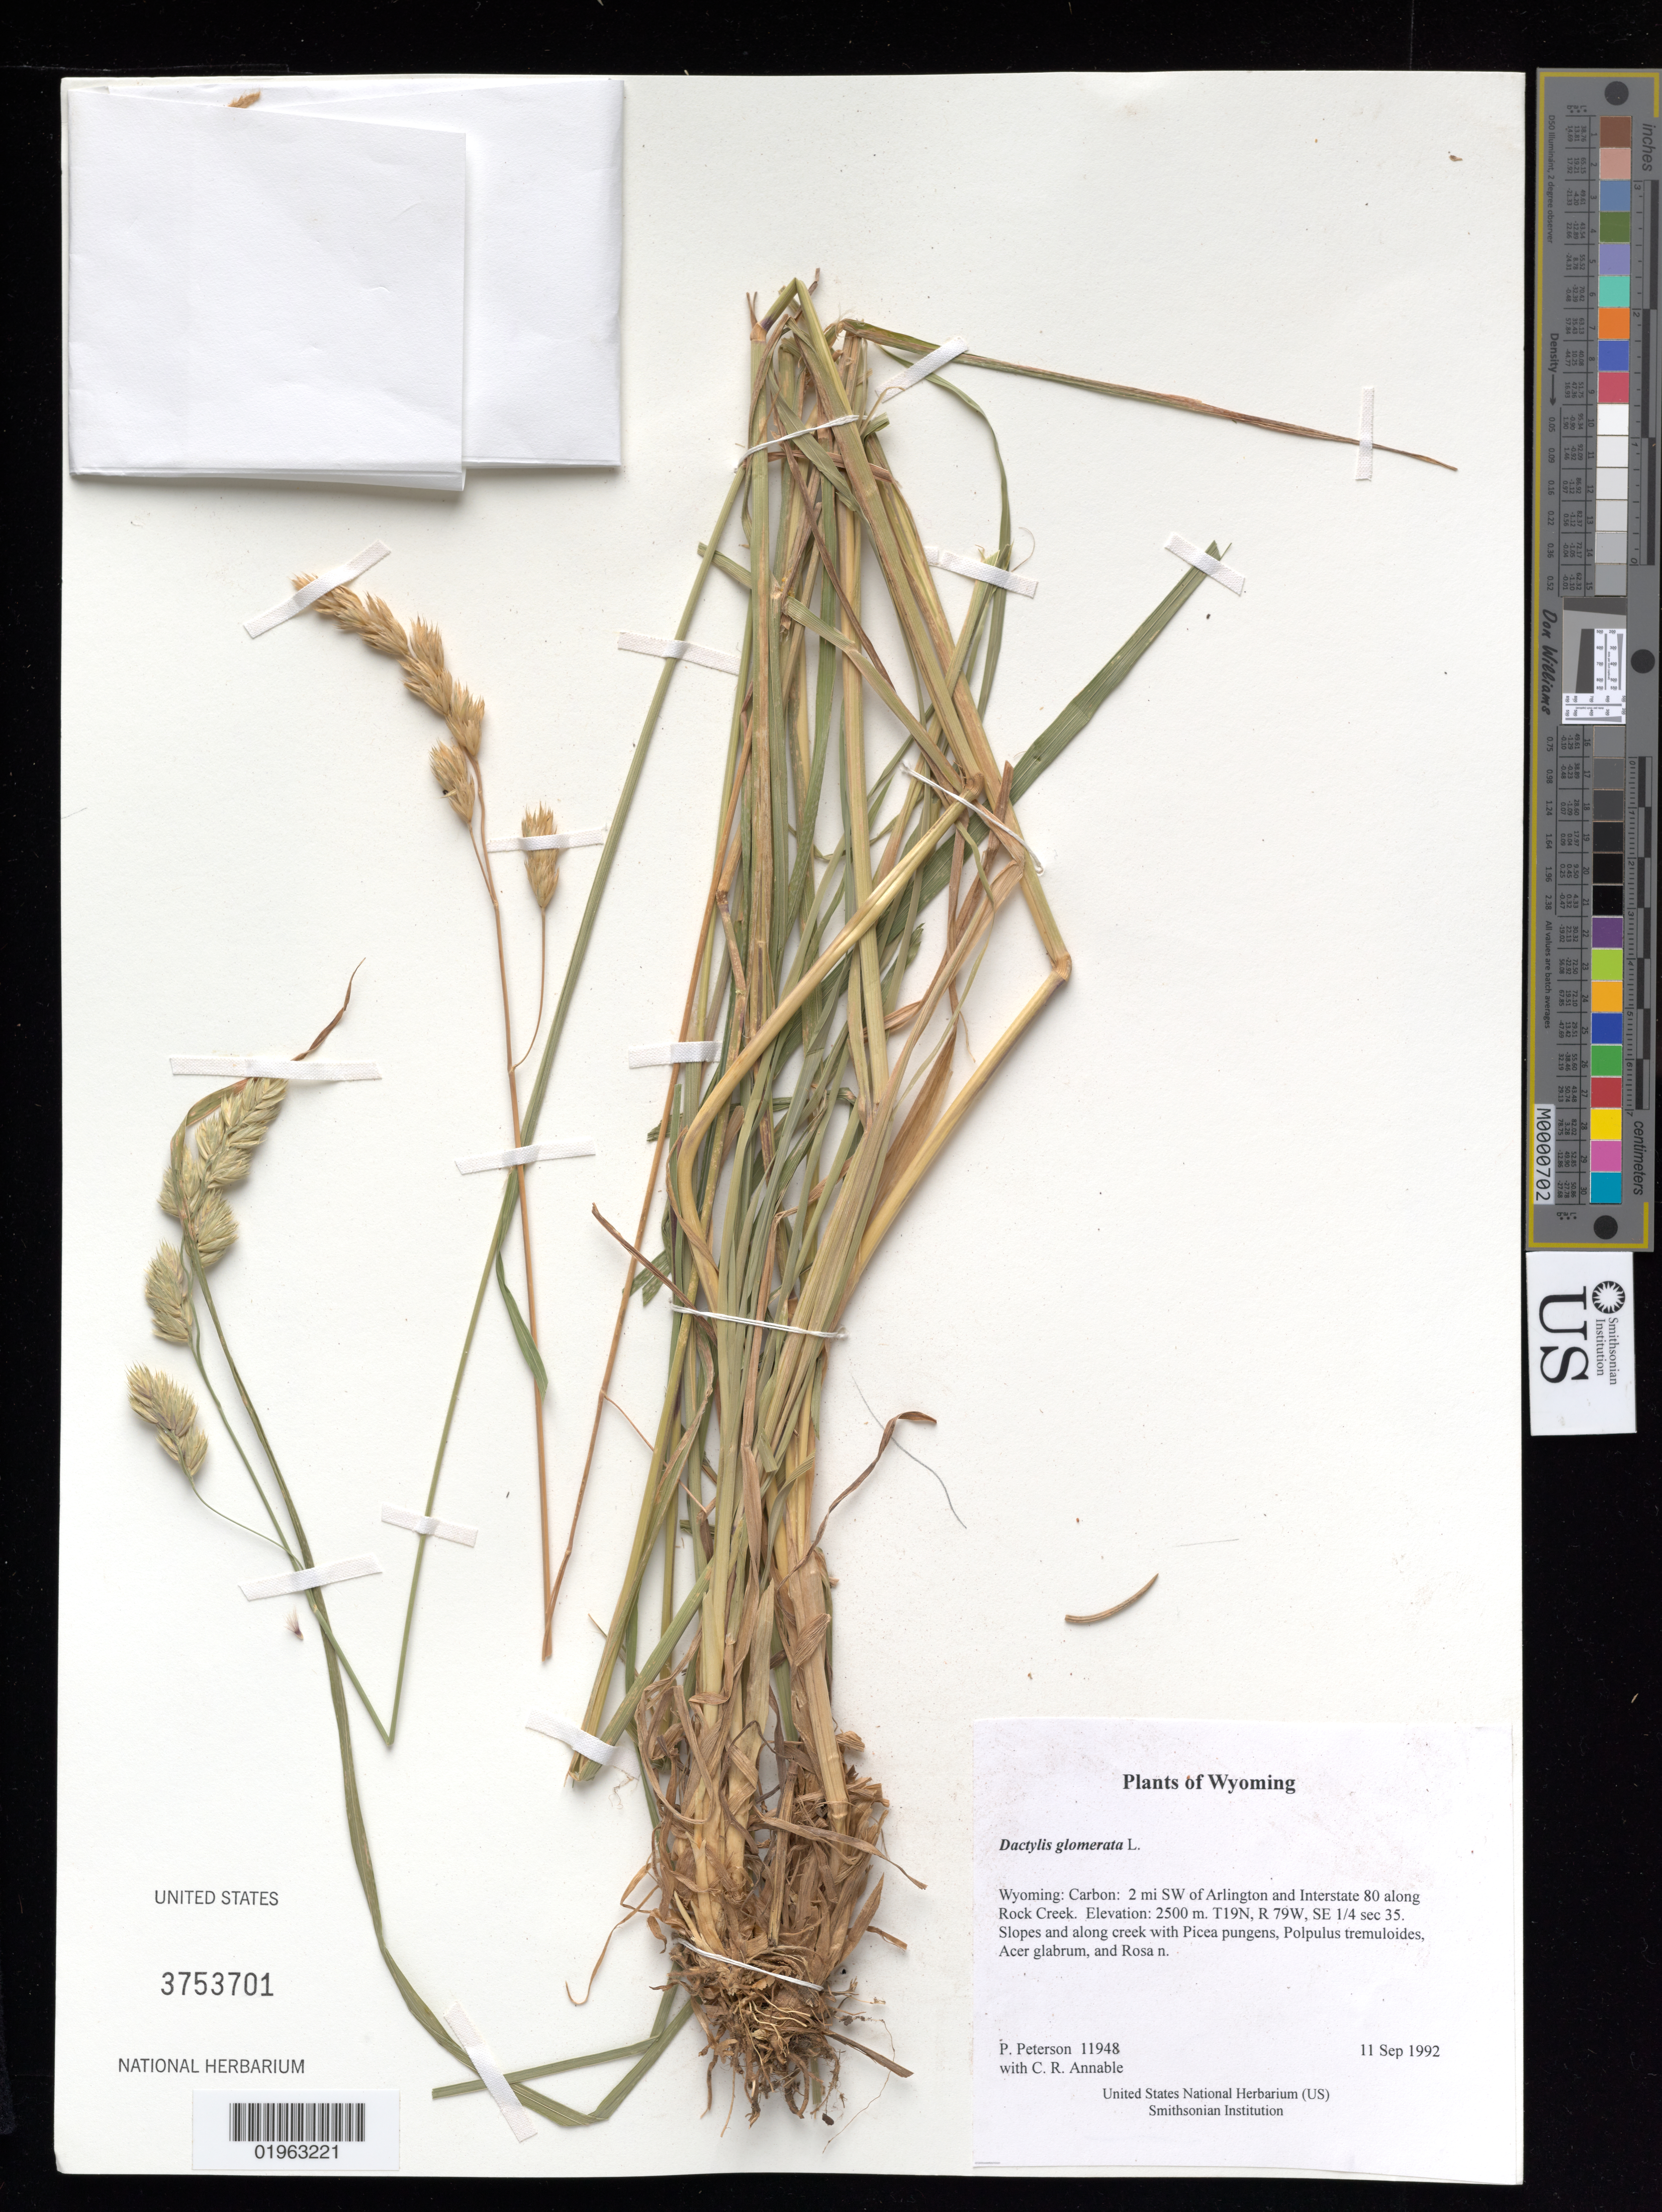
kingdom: Plantae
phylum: Tracheophyta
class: Liliopsida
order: Poales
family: Poaceae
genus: Dactylis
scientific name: Dactylis glomerata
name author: L.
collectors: P. M. Peterson & C. R. Annable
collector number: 11948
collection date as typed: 11 Sep 1992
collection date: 1992-09-11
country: United States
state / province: Wyoming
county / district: Carbon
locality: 2 mi SW of Arlington and Interstate 80 along Rock Creek.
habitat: T19N, R 79W, SE 1/4 sec 35. Slopes and along creek with Picea pungens, Polpulus tremuloides, Acer glabrum, and Rosa n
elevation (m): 2500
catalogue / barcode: US 3753701